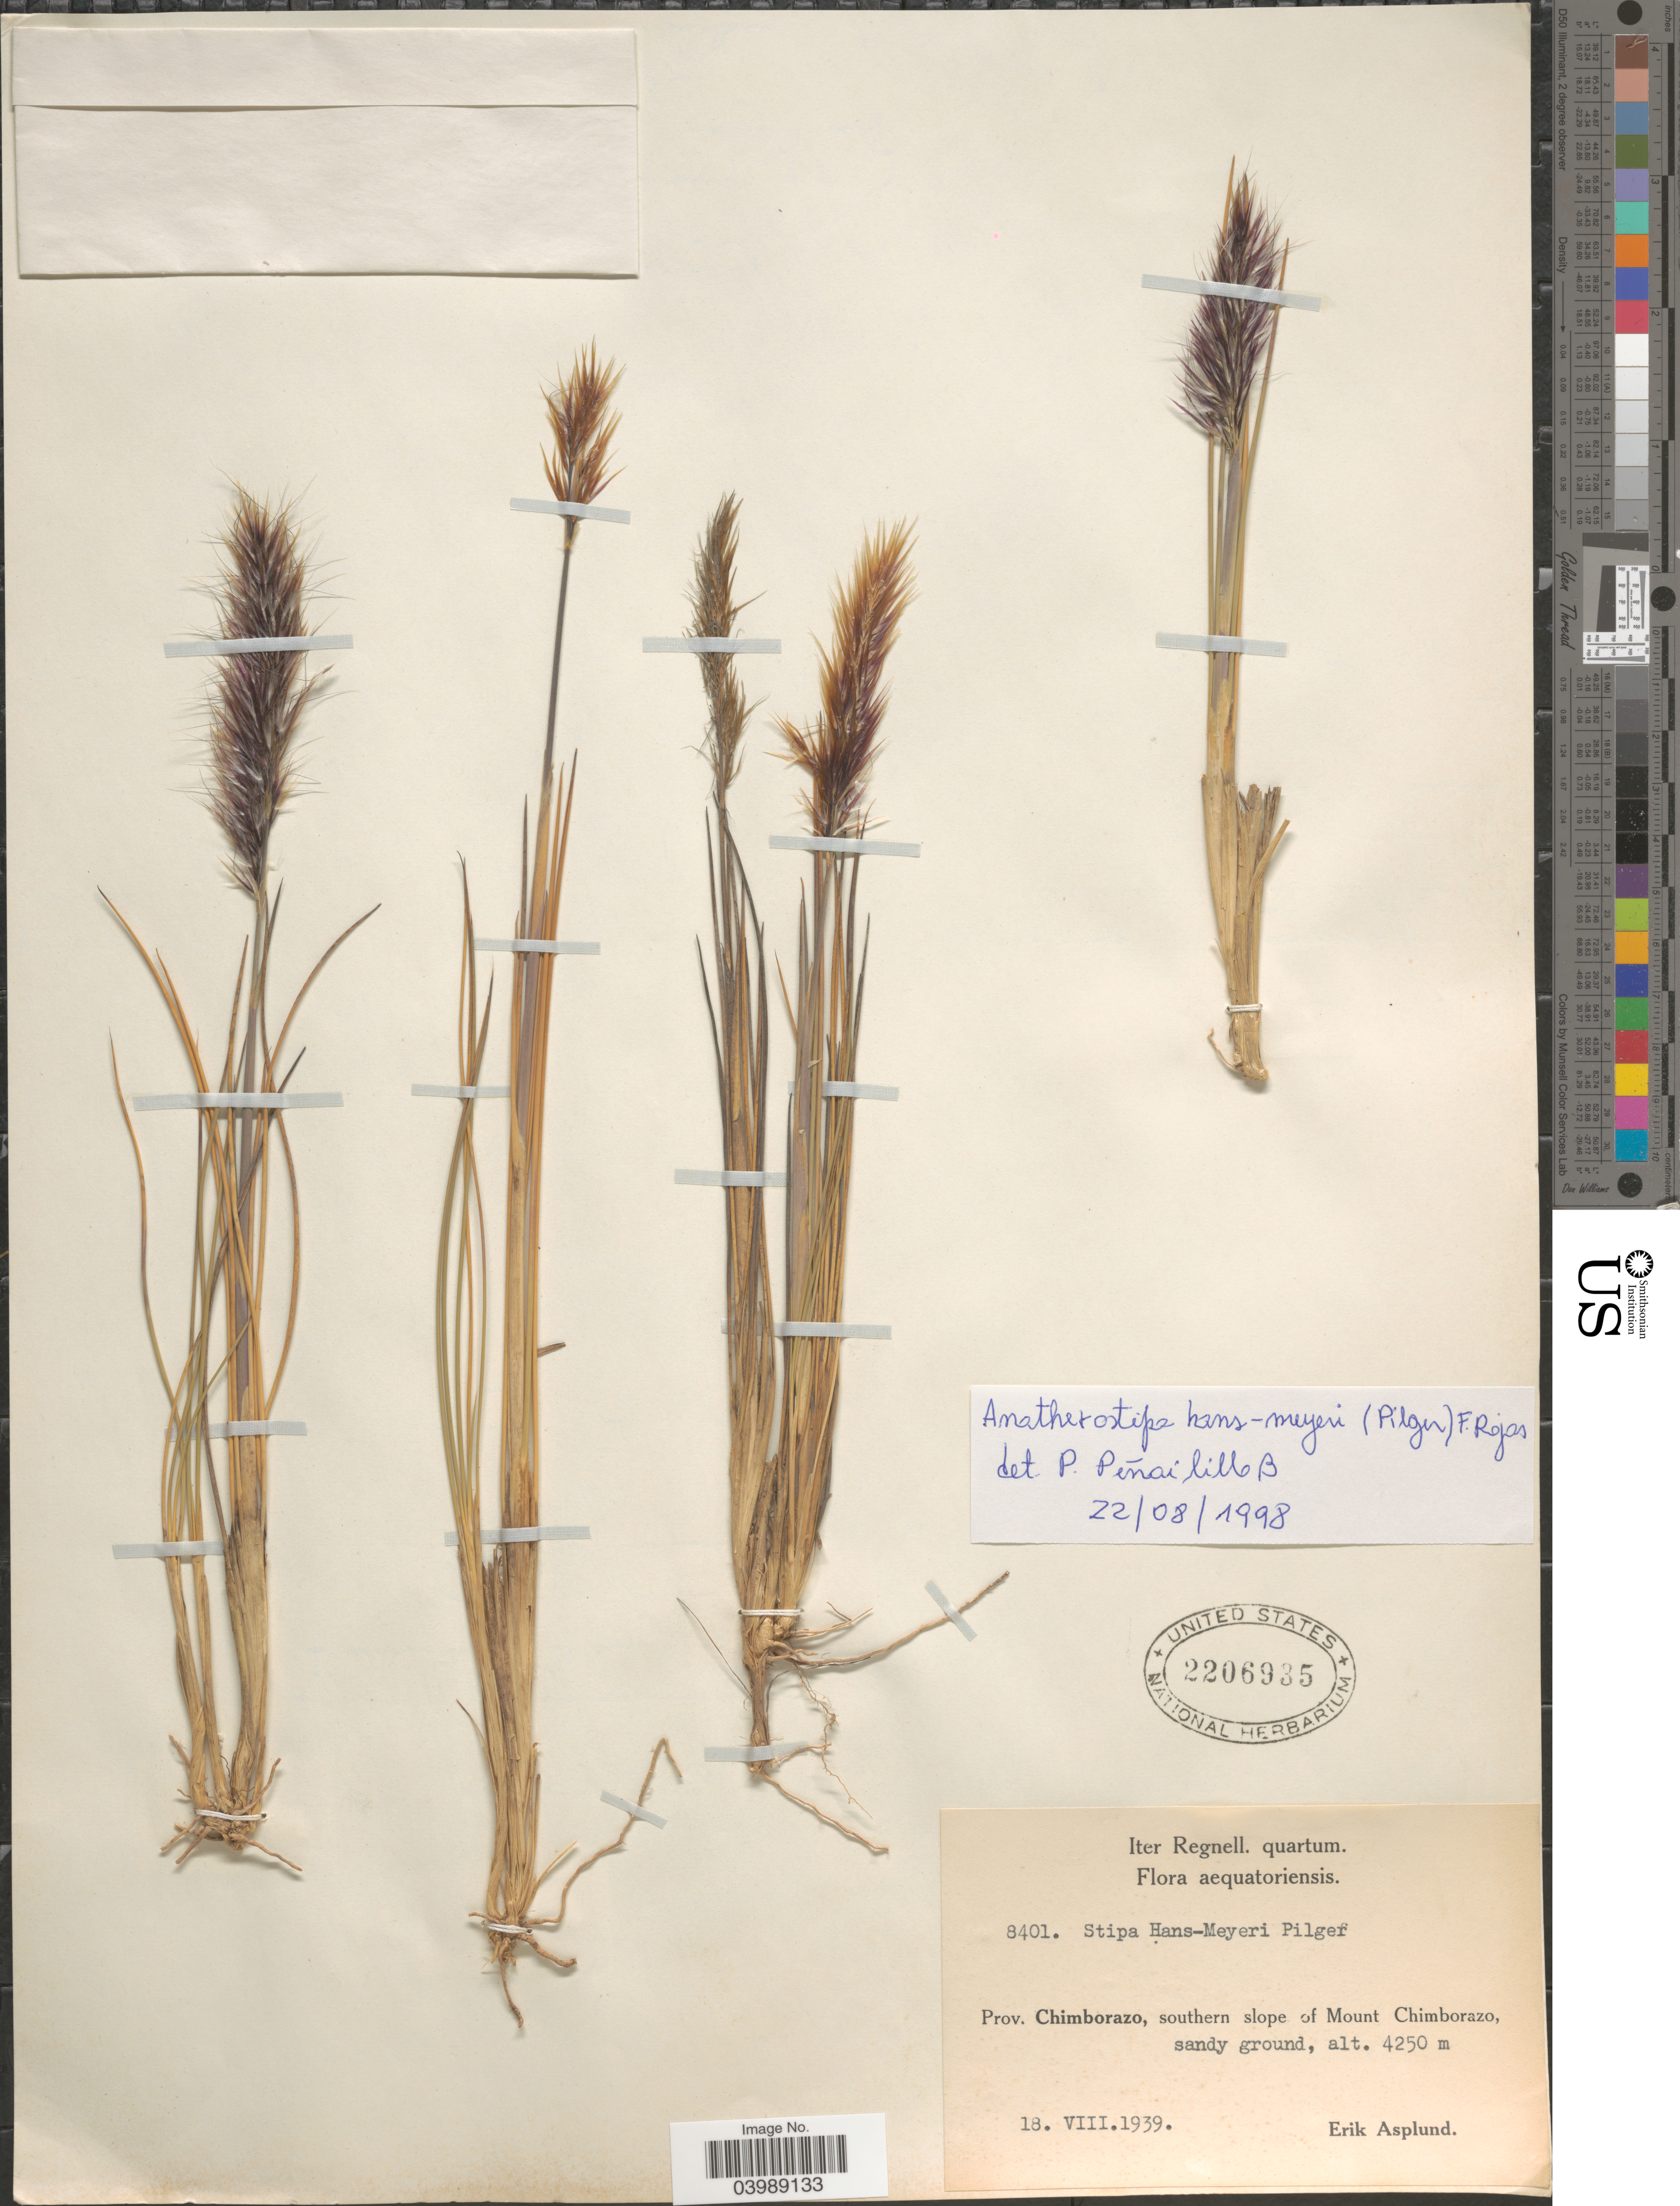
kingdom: Plantae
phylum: Tracheophyta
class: Liliopsida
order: Poales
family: Poaceae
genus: Anatherostipa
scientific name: Anatherostipa hans-meyeri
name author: (Pilg.) Peñailillo B.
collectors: E. Asplund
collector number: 8401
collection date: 1939-08-18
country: Ecuador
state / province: Chimborazo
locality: Southern slope of Mount Chimborazo.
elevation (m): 4250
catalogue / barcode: US 2206935